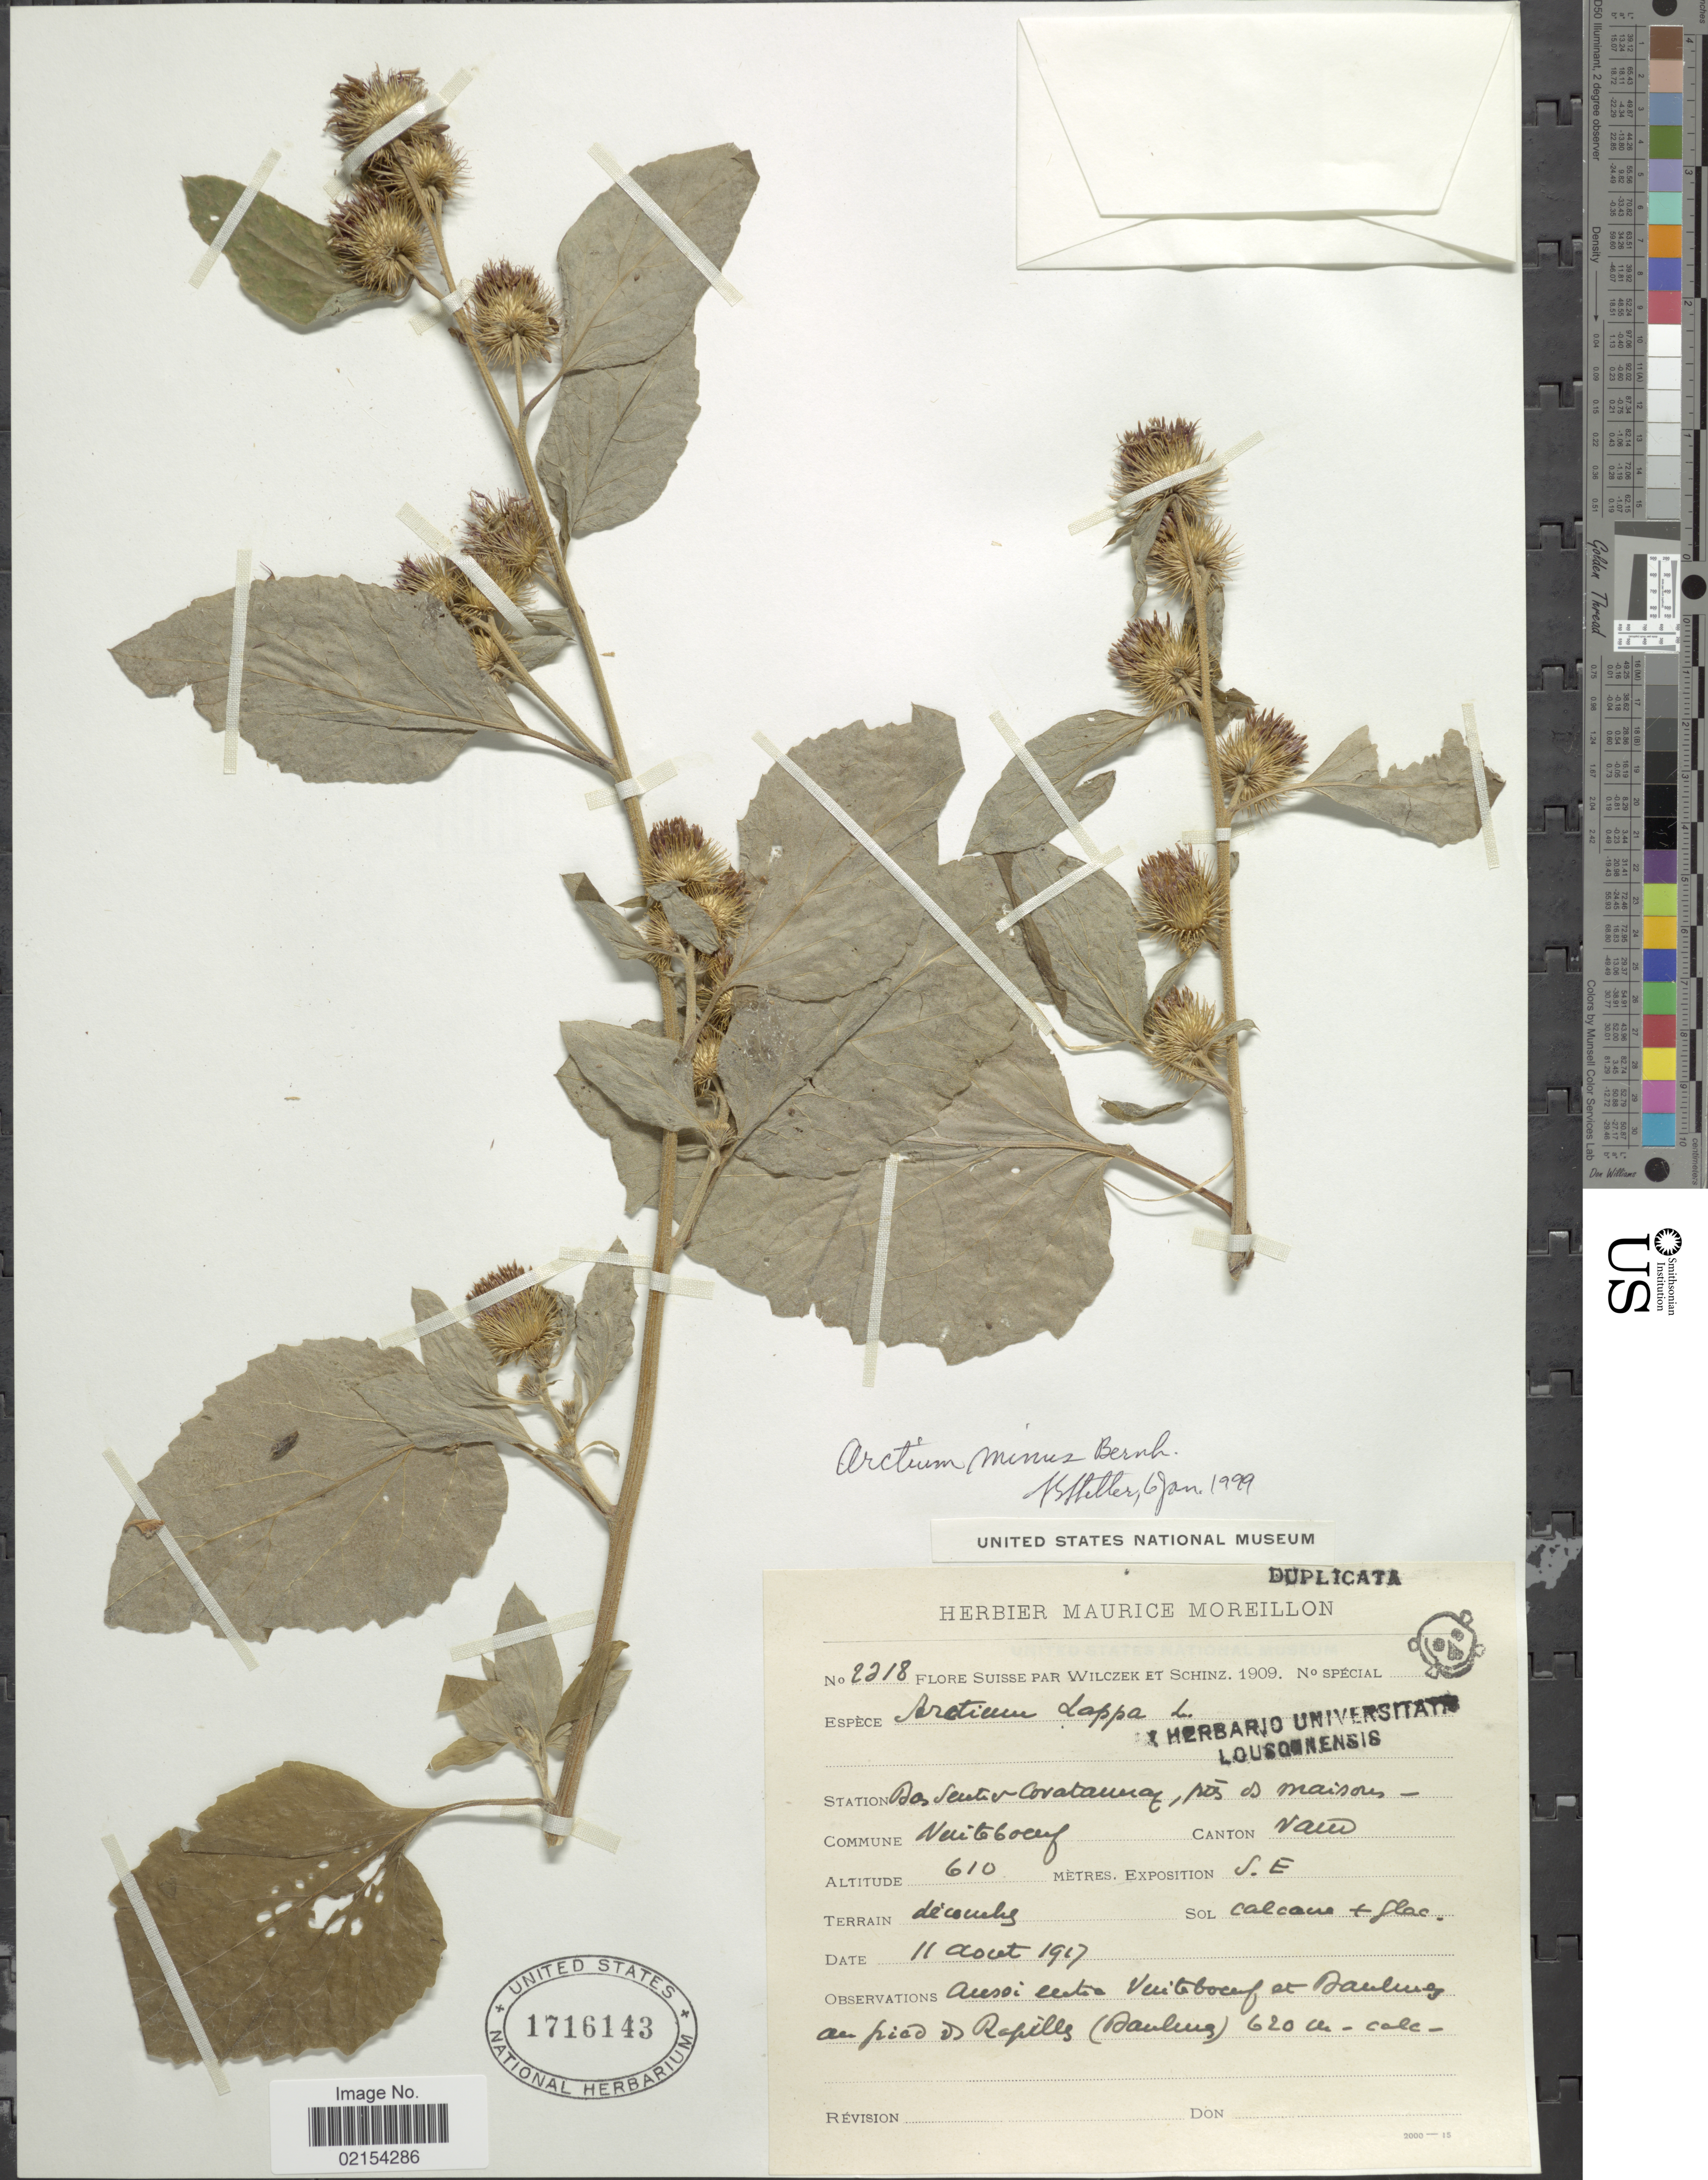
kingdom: Plantae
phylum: Tracheophyta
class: Magnoliopsida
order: Asterales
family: Asteraceae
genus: Arctium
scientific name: Arctium minus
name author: (Hill) Bernh.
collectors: Wilczek & -. Schinz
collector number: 2318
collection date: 1917-08-11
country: Switzerland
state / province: Vaud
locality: Suisse. Gorges de Covatannaz, Commune Vuiteboeuf. Canton Vaud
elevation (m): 610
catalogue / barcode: US 1716143